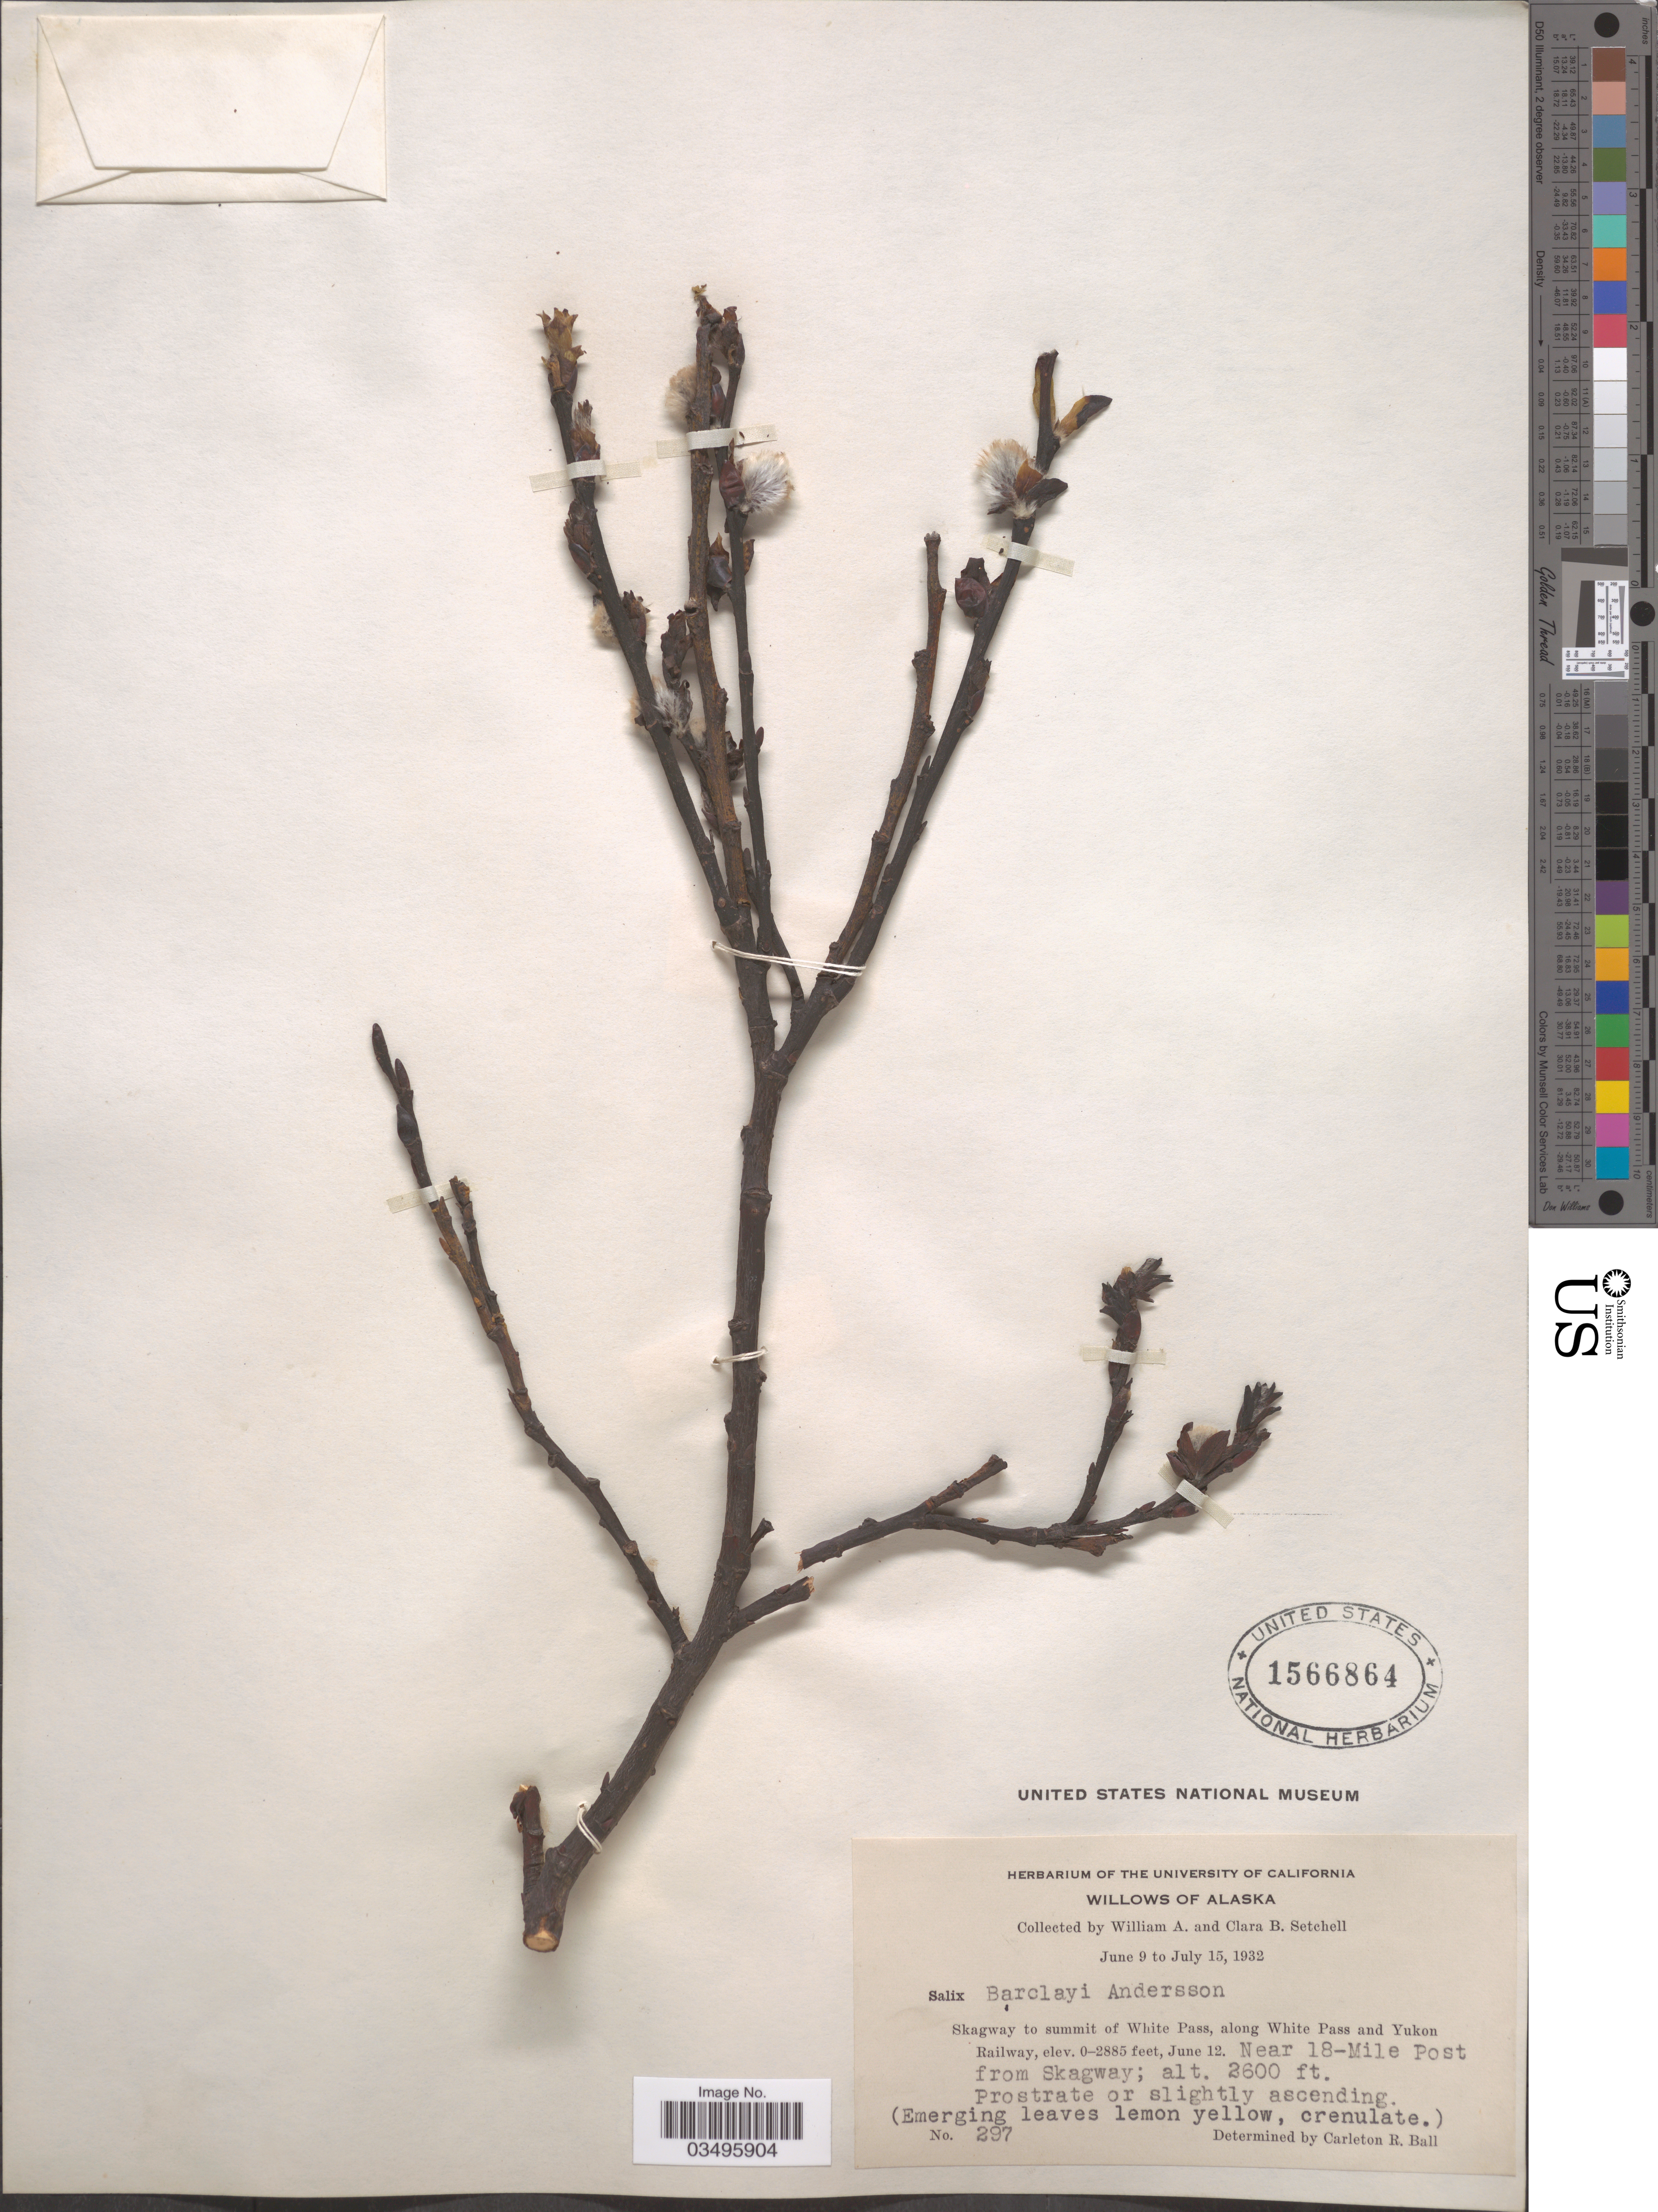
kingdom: Plantae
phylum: Tracheophyta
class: Magnoliopsida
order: Malpighiales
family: Salicaceae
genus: Salix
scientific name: Salix barclayi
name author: Andersson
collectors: W. Setchell & C. B. Setchell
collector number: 297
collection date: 1932-06-12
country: United States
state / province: Alaska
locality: Skagway to summit of White Pass, along White Pass and Yukon Railway. Near 18-Mile Post from Skagway.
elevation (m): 792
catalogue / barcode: US 1566864